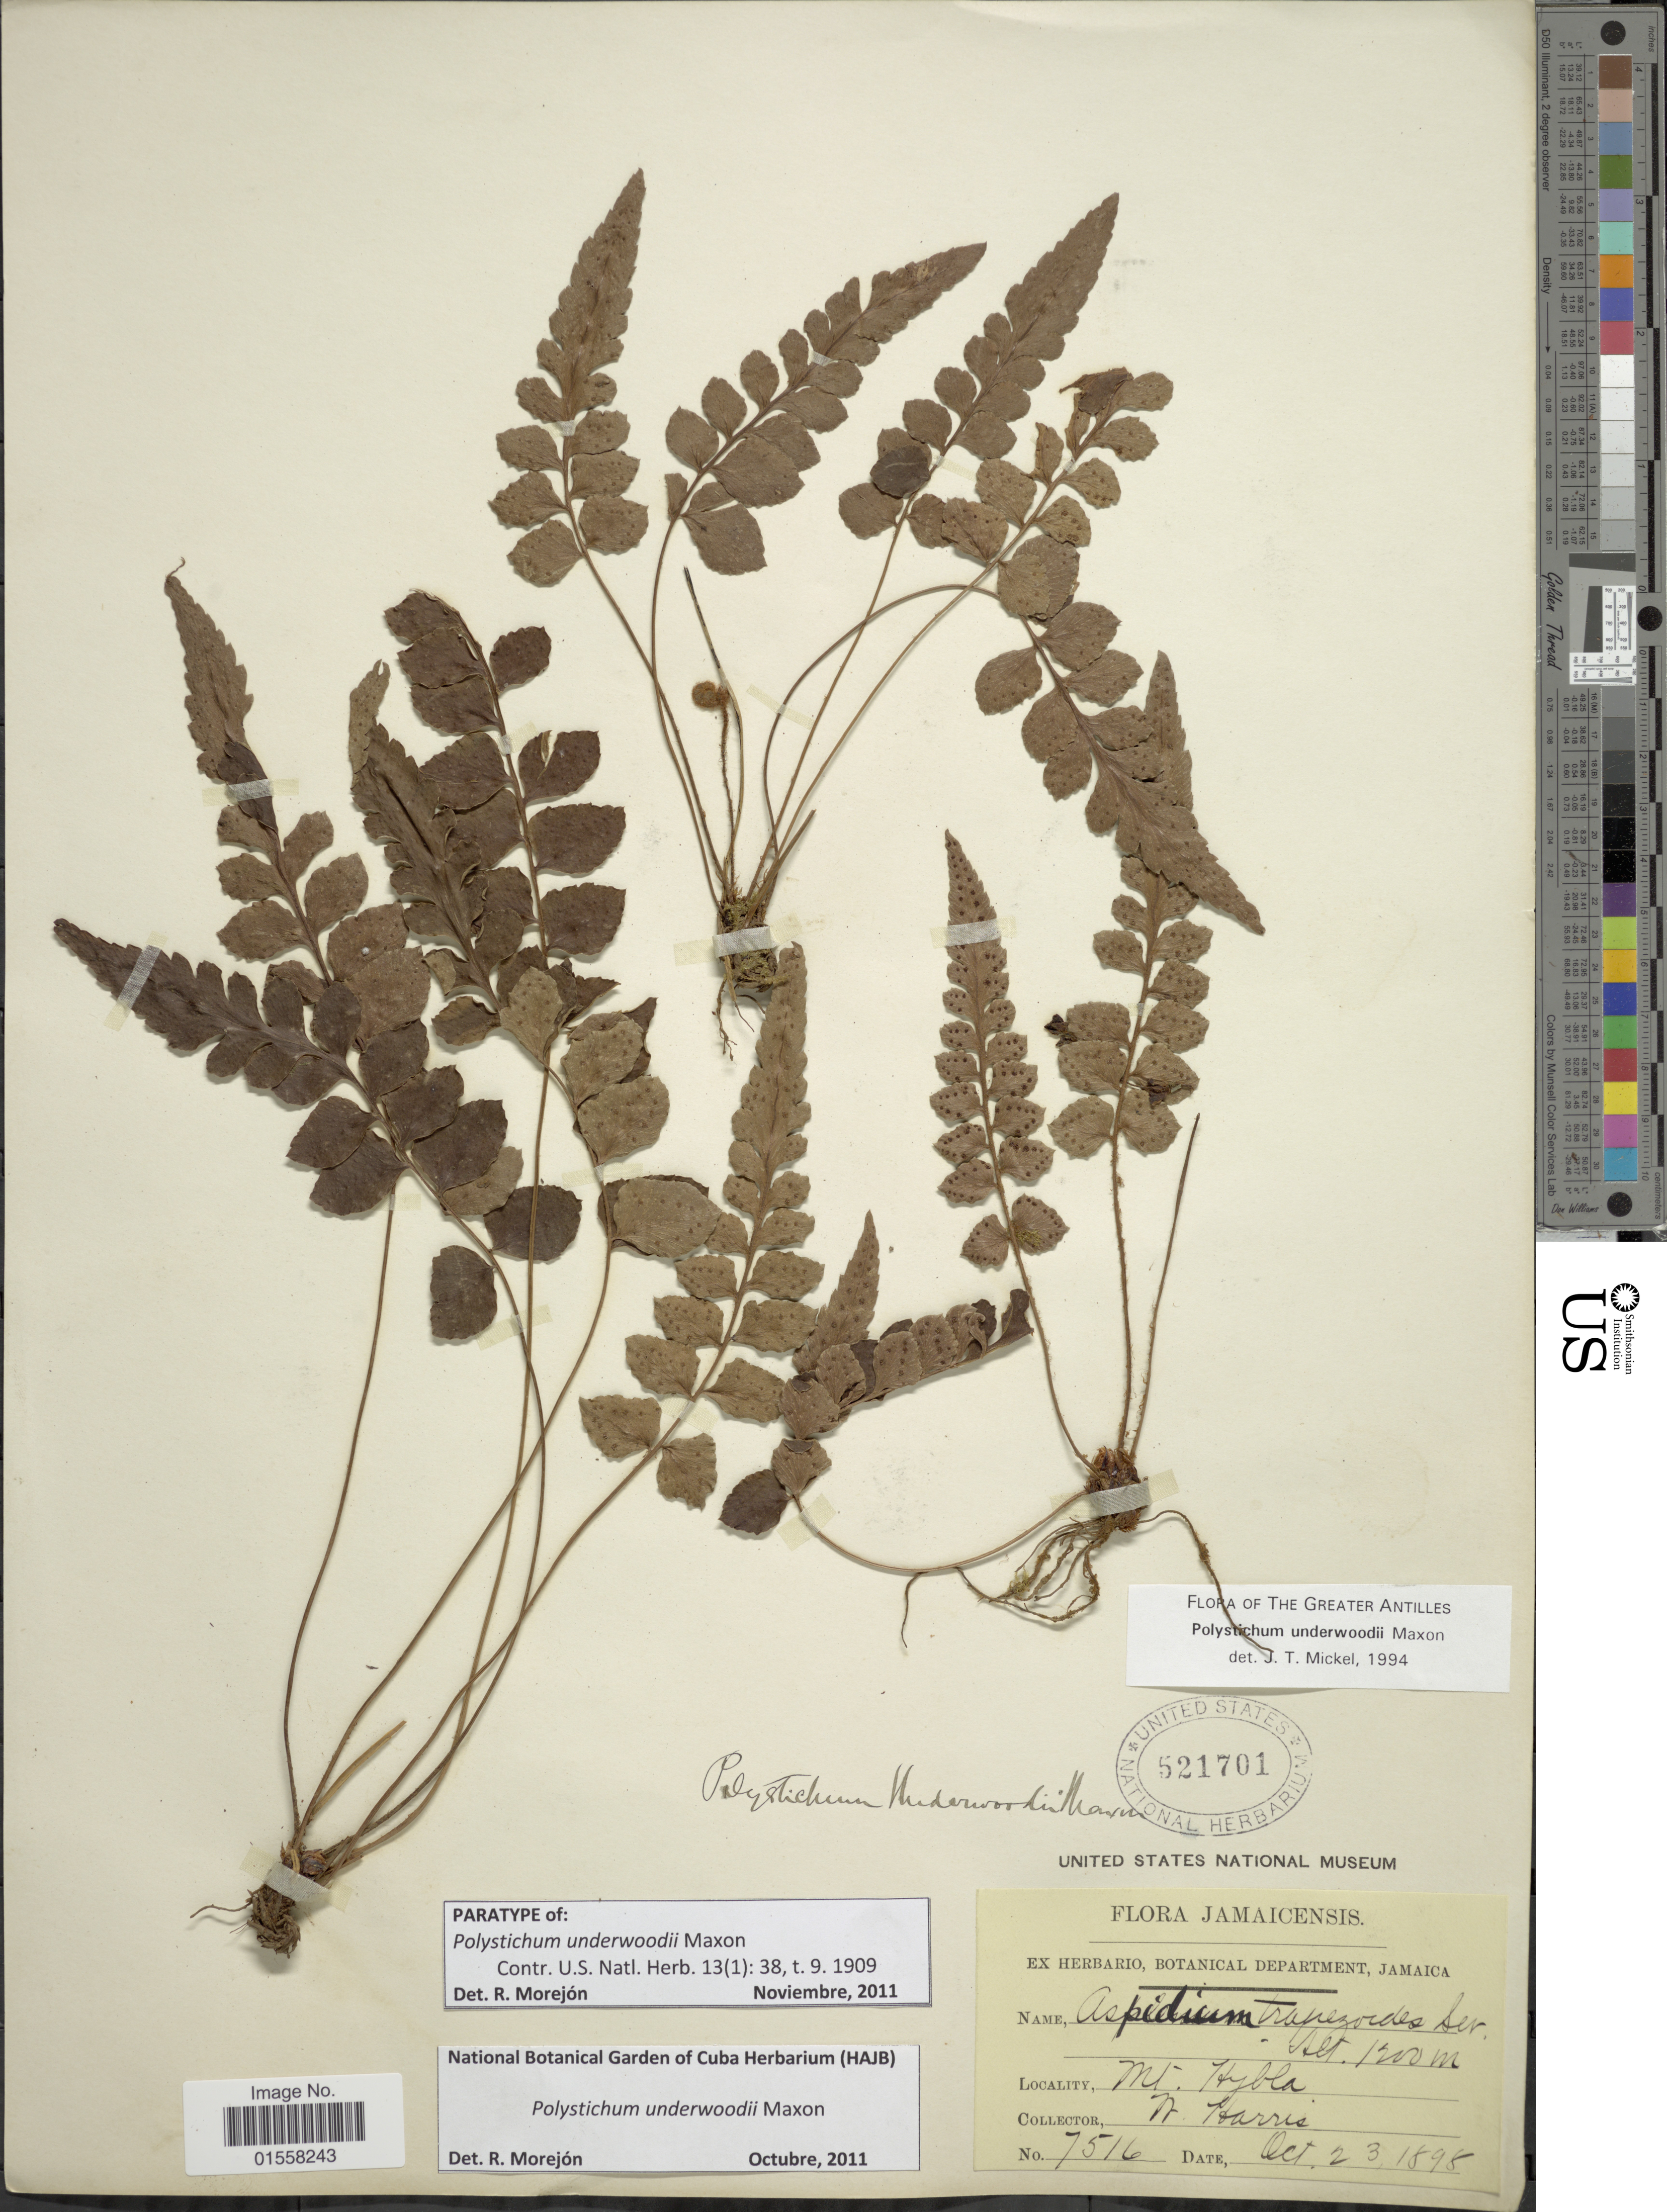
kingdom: Plantae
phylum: Tracheophyta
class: Polypodiopsida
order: Polypodiales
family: Dryopteridaceae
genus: Polystichum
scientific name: Polystichum underwoodii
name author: Maxon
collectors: N. Harris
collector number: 7516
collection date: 1898-10-23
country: Jamaica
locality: Jamaicenis. Mt. Hybla.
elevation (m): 1200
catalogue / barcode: US 521701